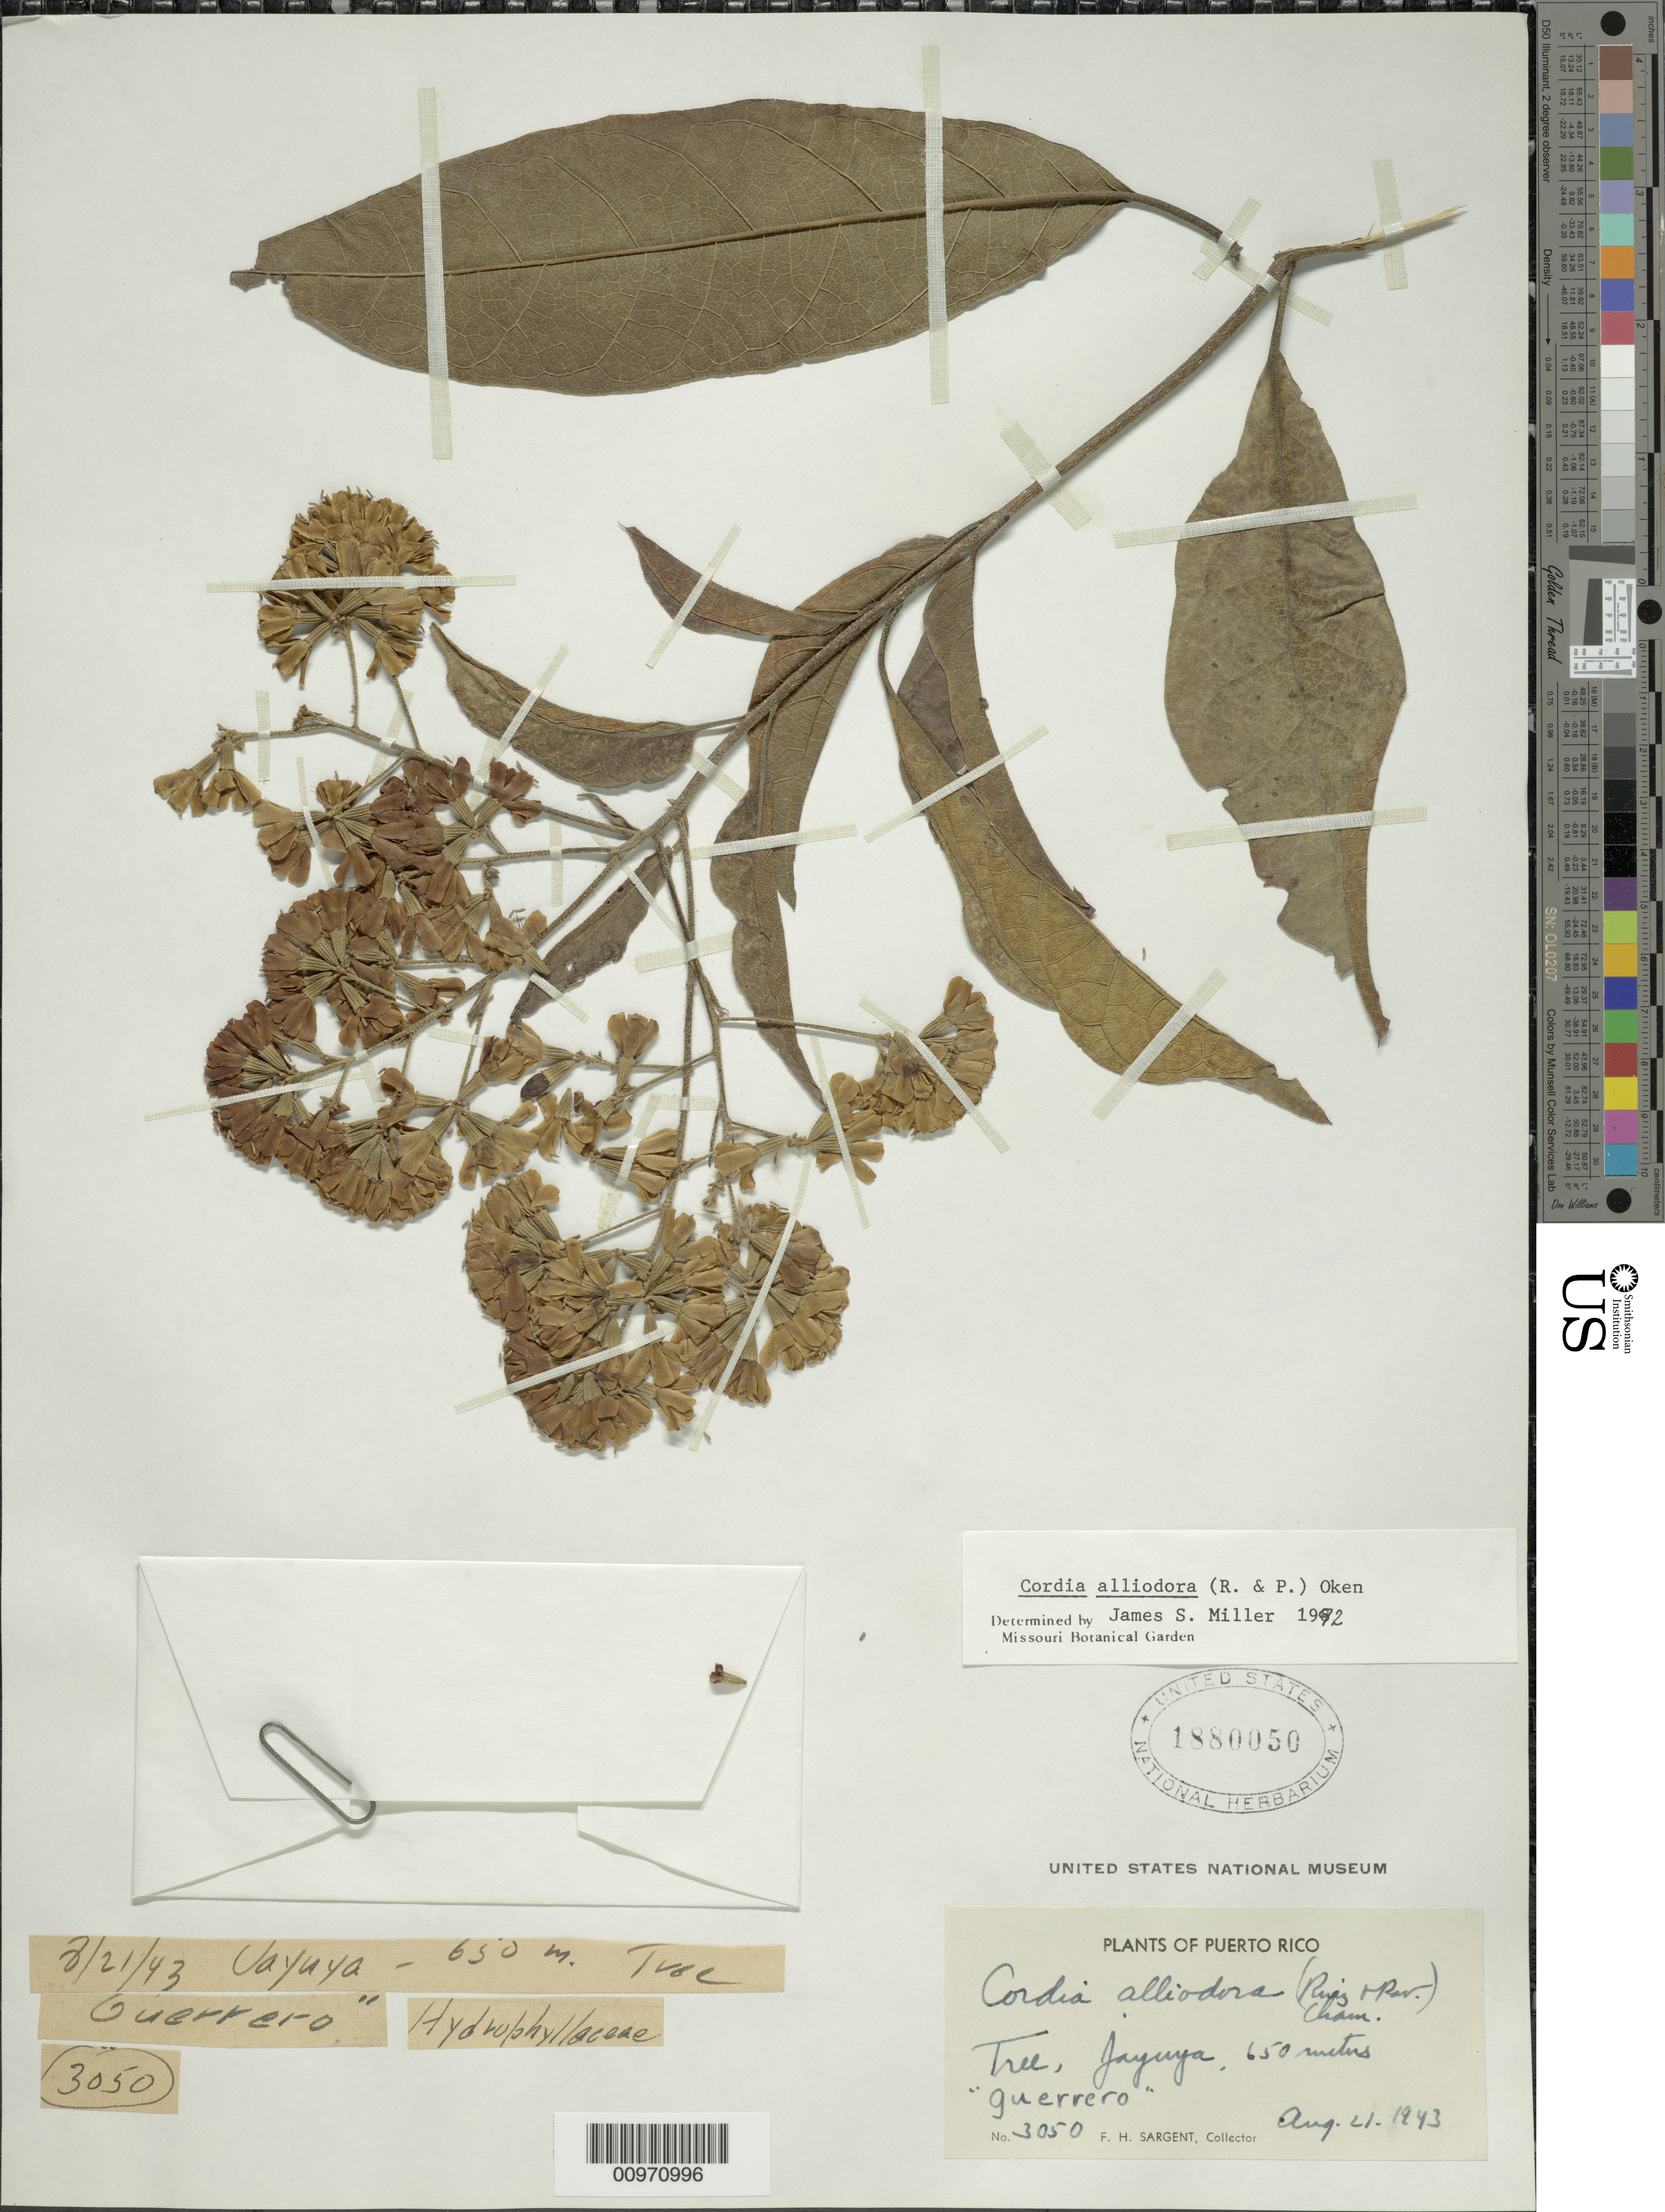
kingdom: Plantae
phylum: Tracheophyta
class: Magnoliopsida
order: Boraginales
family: Cordiaceae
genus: Cordia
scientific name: Cordia alliodora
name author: (Ruiz & Pav.) Oken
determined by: Miller, James S., (MO), Missouri Botanical Garden (UNITED STATES)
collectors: F. H. Sargent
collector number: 3050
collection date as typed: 21 Aug 1943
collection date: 1943-08-21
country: Puerto Rico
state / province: Jayuya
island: Puerto Rico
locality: Jayuya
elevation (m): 650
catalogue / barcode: US 1880050